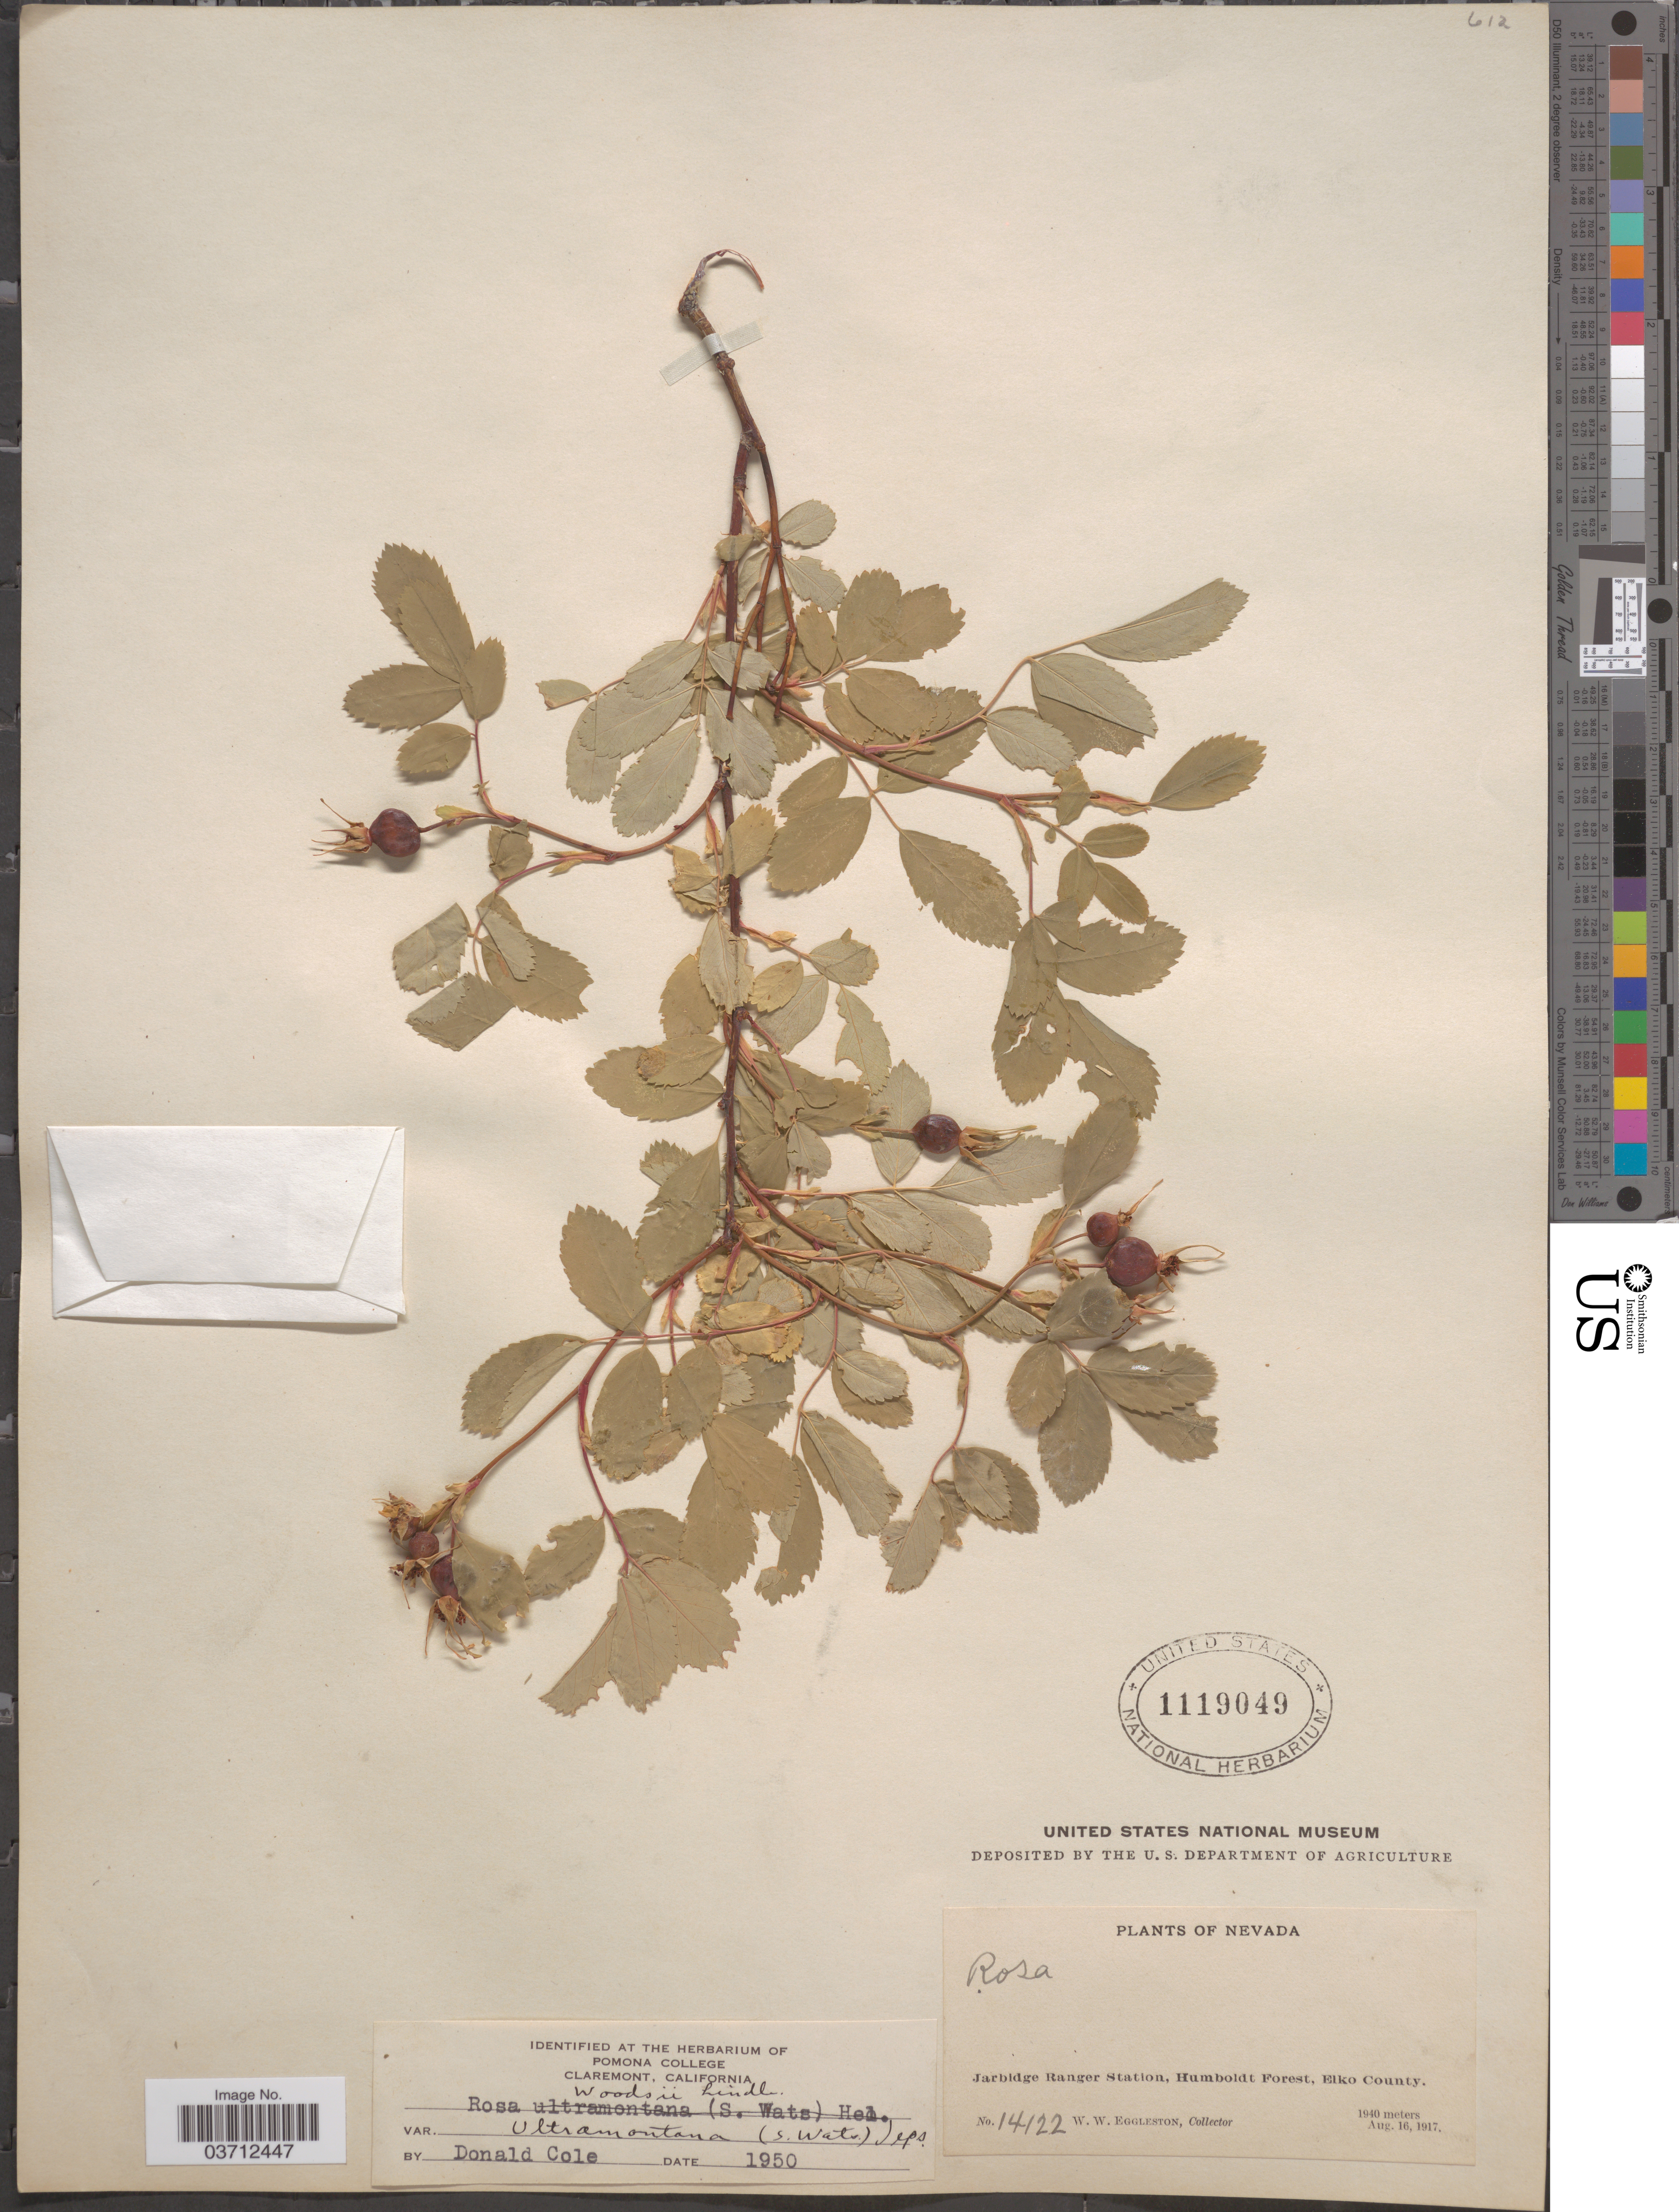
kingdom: Plantae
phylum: Tracheophyta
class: Magnoliopsida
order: Rosales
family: Rosaceae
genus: Rosa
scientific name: Rosa woodsii var. ultramontana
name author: Lindl.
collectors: W. W. Eggleston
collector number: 14122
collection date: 1917-08-16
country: United States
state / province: Nevada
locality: Jarbidge Ranger Station, Humboldt Forest, Elko County.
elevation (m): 1940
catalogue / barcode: US 1119049